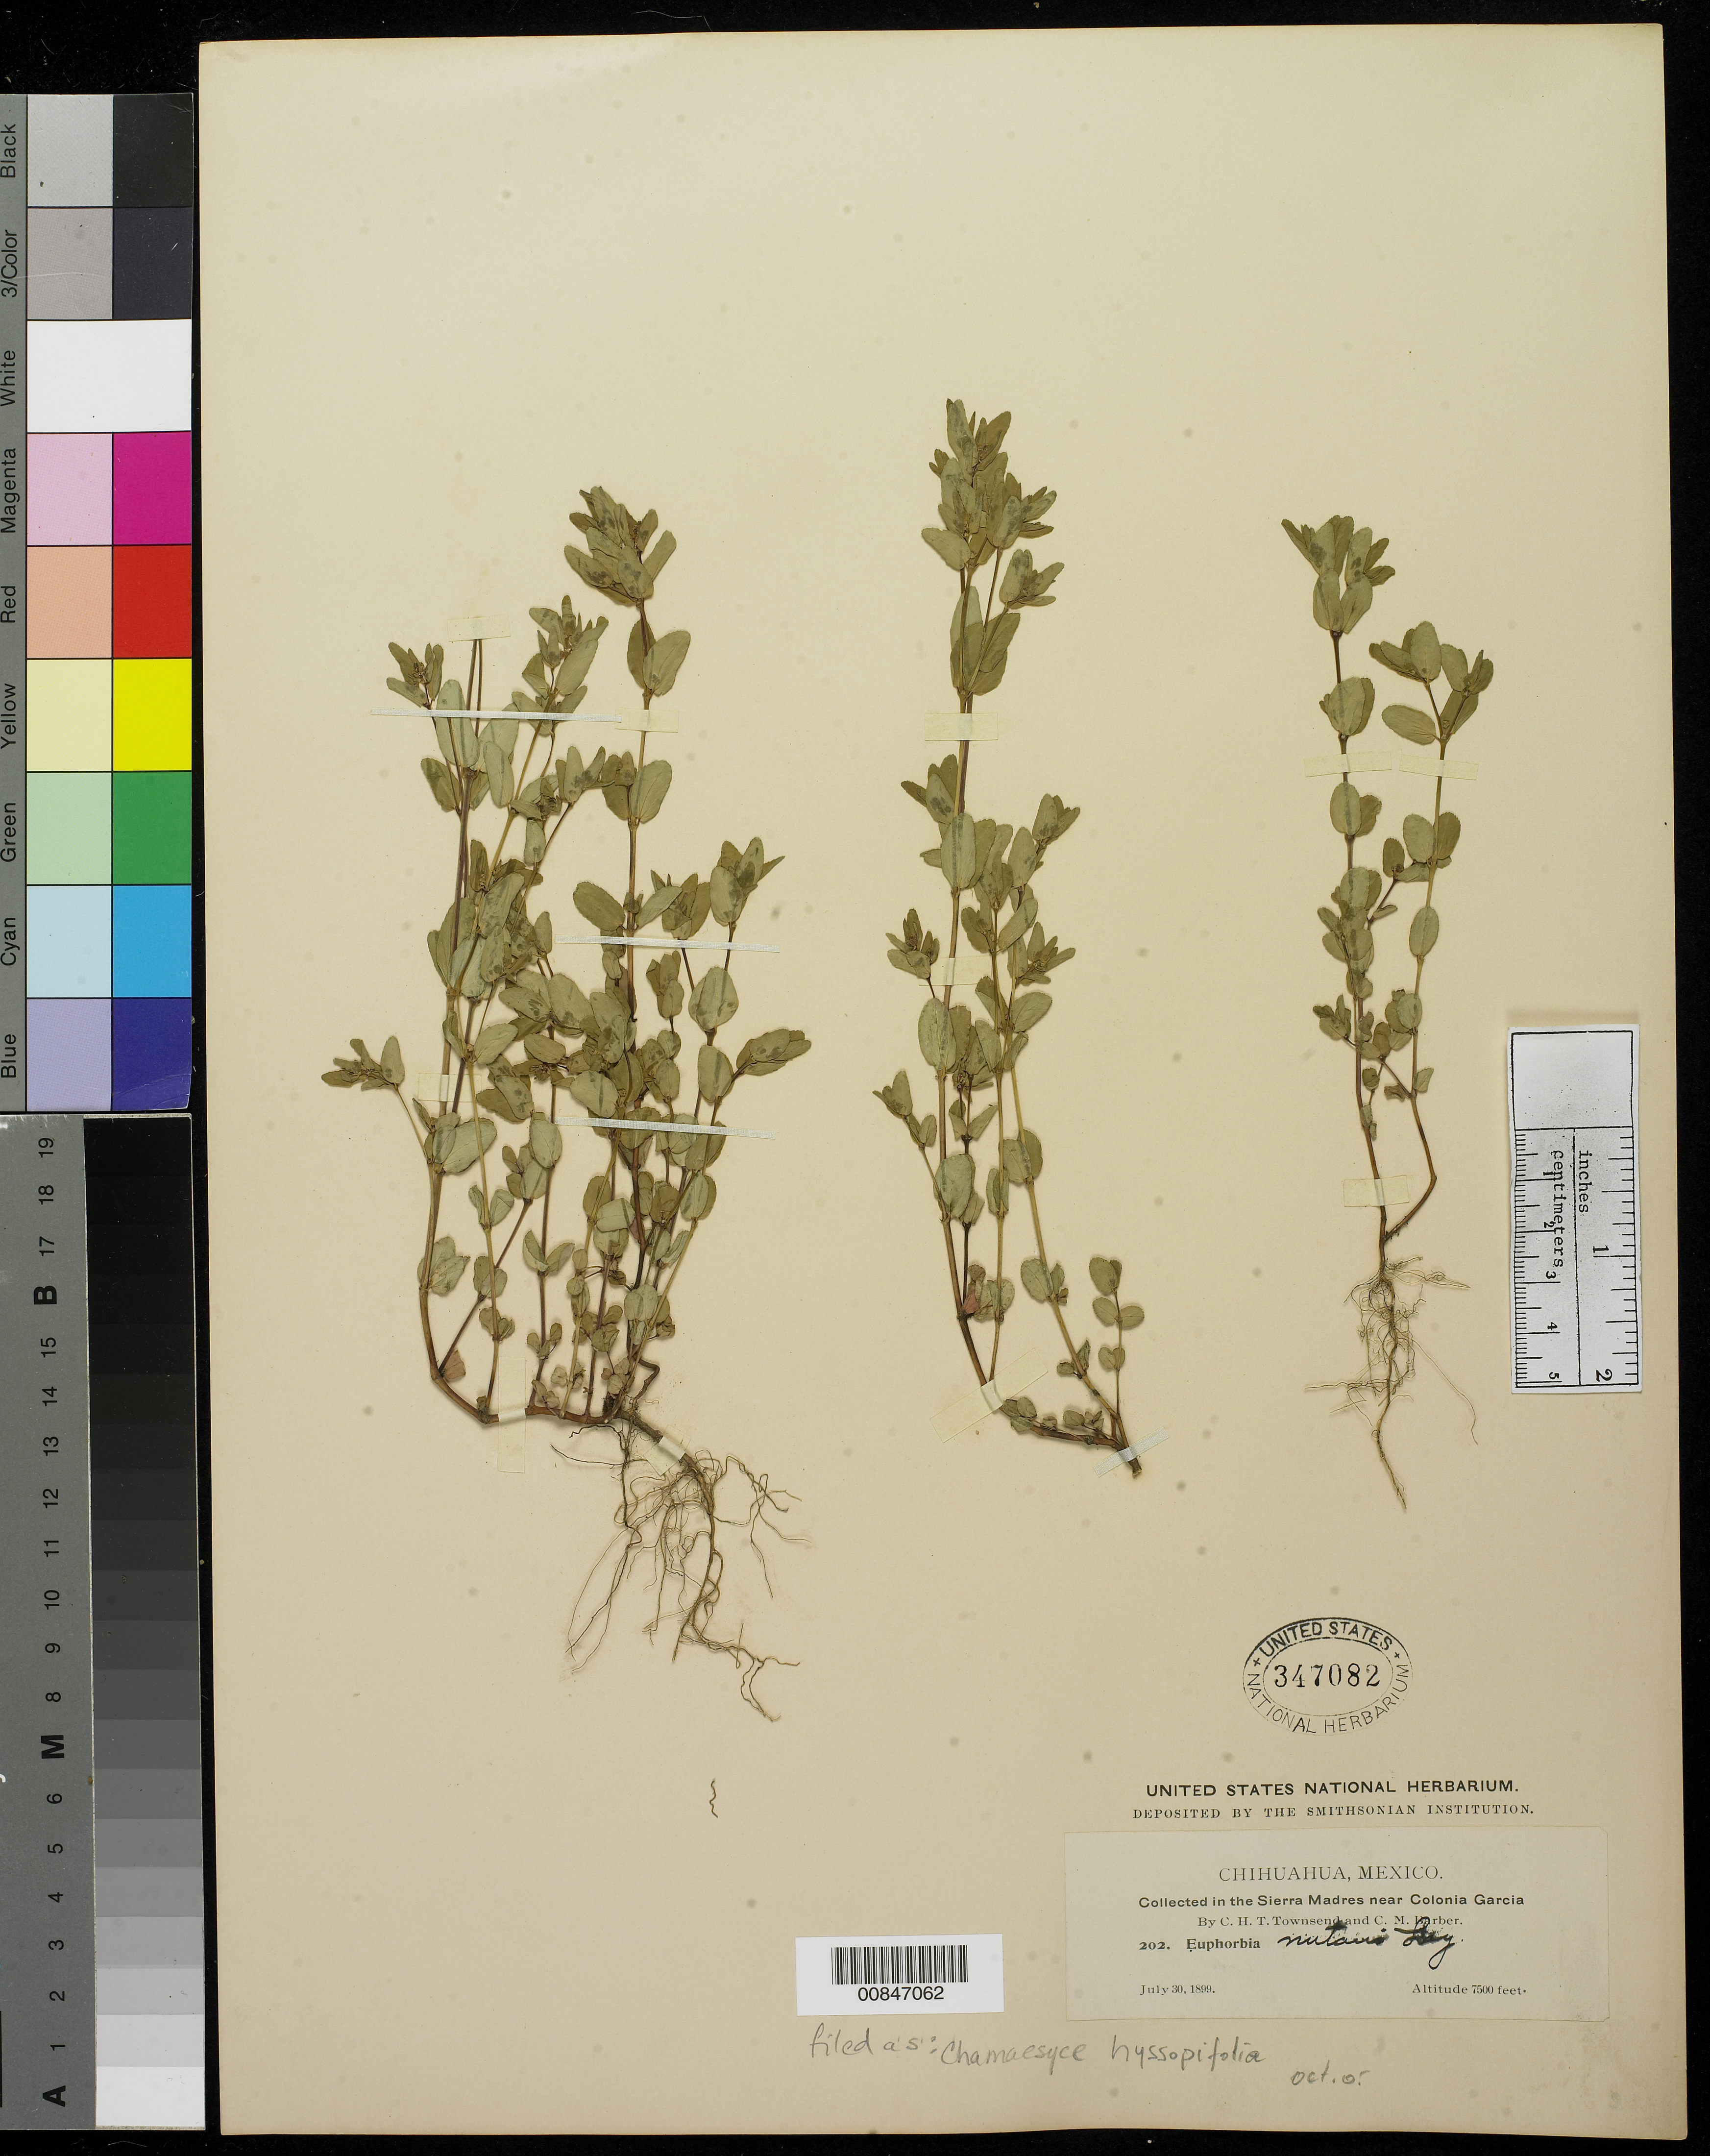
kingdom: Plantae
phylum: Tracheophyta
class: Magnoliopsida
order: Malpighiales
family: Euphorbiaceae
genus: Euphorbia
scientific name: Euphorbia hyssopifolia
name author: L.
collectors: C. H. T. Townsend & C. Barber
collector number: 202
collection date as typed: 30 Jul 1899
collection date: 1899-07-30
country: Mexico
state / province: Chihuahua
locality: Sierra Madre near Colonia García.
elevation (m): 2286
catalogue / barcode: US 347082